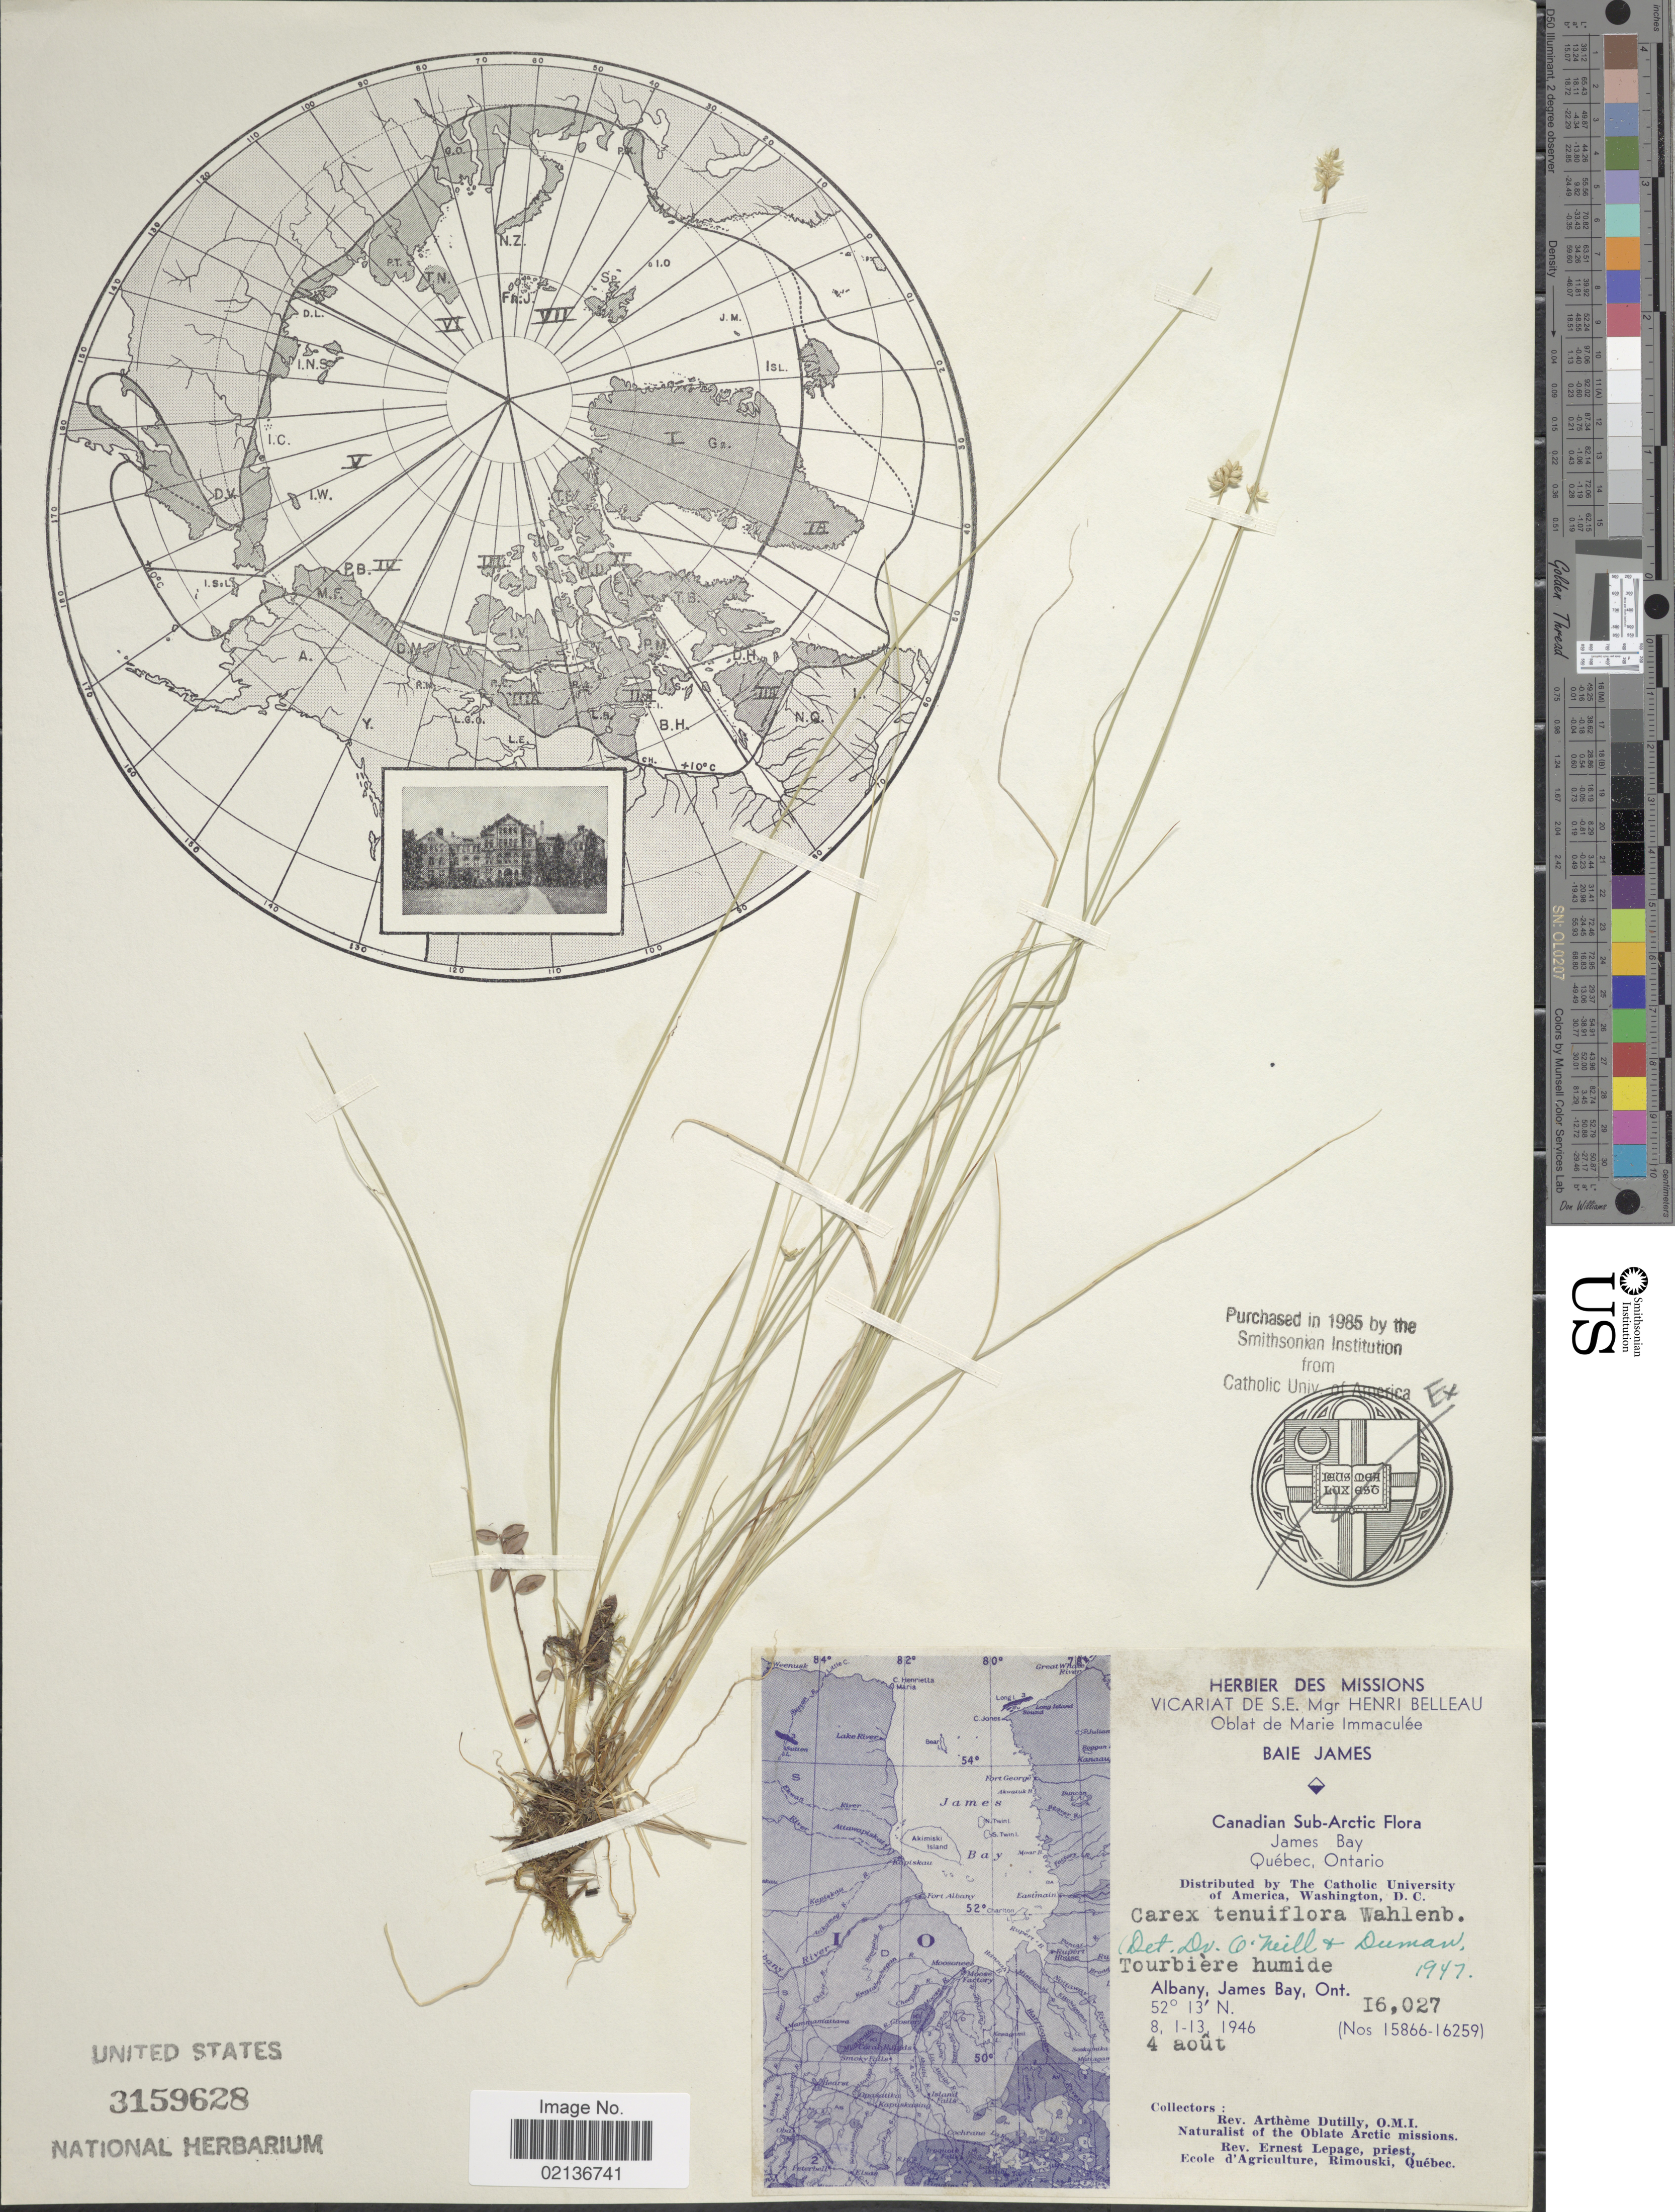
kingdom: Plantae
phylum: Tracheophyta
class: Liliopsida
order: Poales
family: Cyperaceae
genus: Carex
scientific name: Carex tenuiflora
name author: Wahlenb.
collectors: A. Dutilly & E. Lepage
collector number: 16027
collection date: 1946-08-04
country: Canada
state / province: Ontario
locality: Baie James, Canadian Sub-Arctic, James Bay, Quebec, Ontario, Tourbiere humide, Albany, James Bay, Ont.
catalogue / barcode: US 3159628